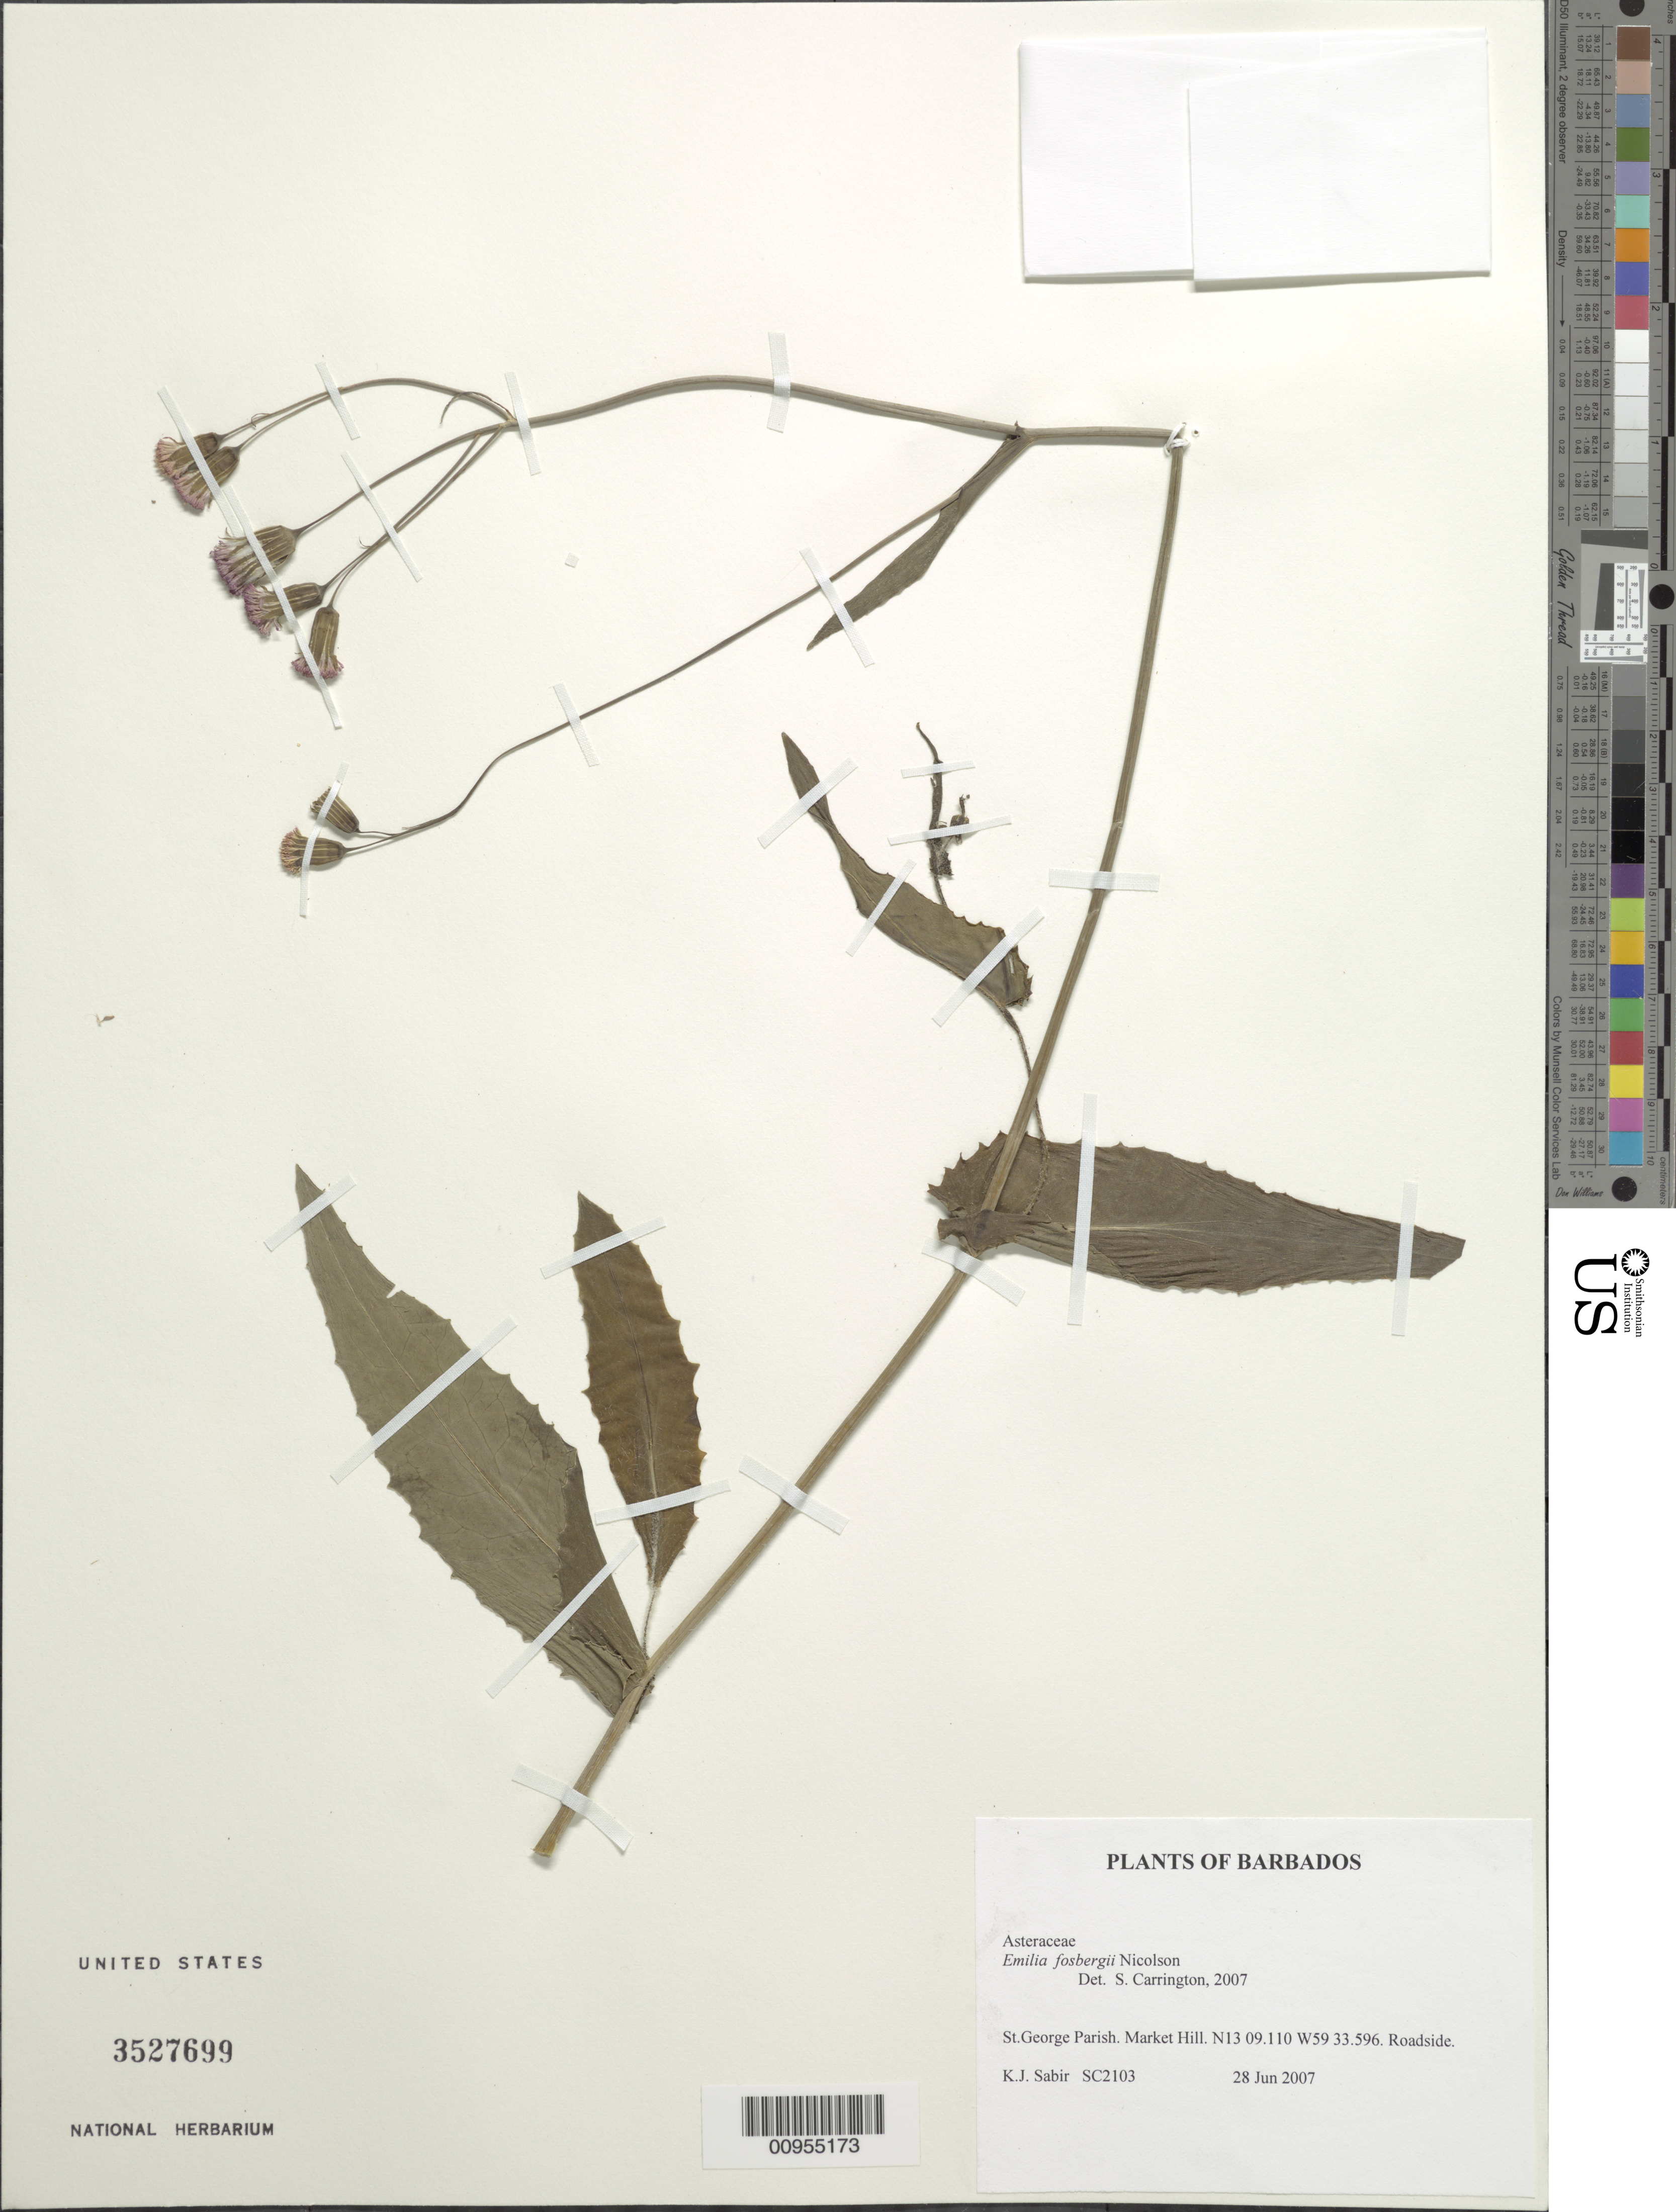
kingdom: Plantae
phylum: Tracheophyta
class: Magnoliopsida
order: Asterales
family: Asteraceae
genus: Emilia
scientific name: Emilia fosbergii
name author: Nicolson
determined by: Carrington, C. M. S.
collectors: K. Sabir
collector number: SC 2103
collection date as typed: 28 Jun 2007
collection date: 2007-06-28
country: Barbados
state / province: Saint George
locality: Market Hill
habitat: roadside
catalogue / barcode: US 3527699